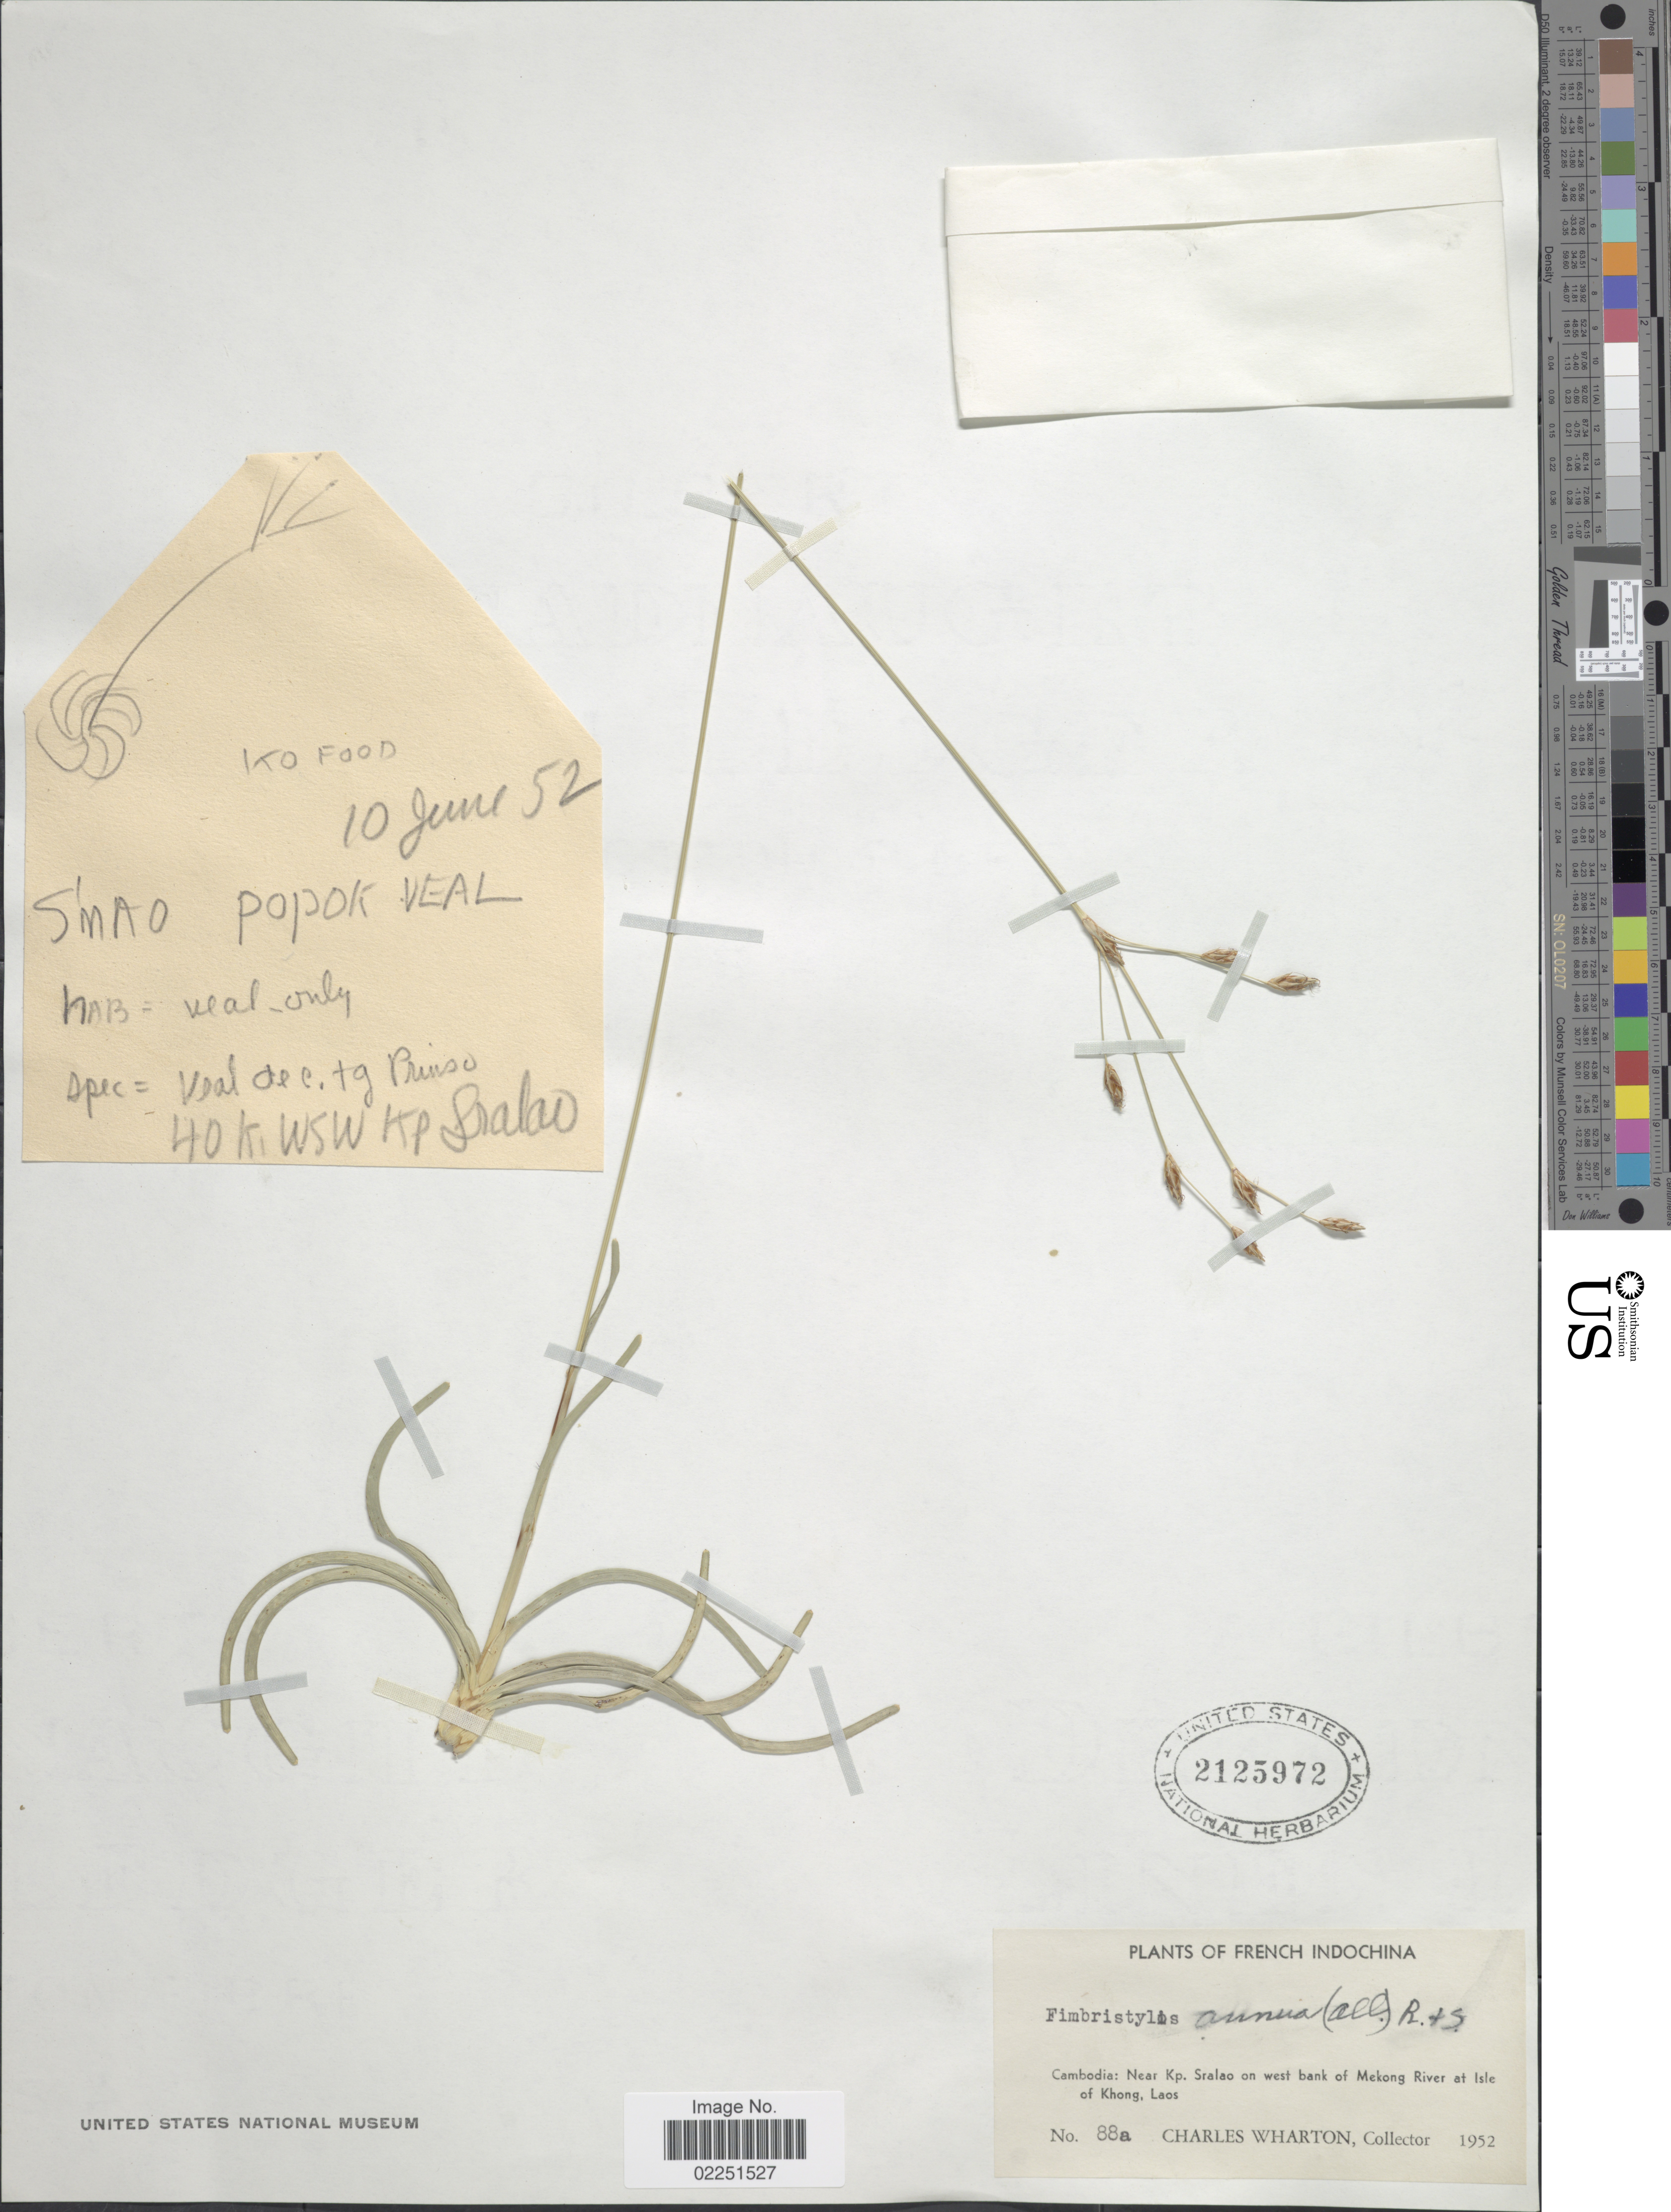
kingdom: Plantae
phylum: Tracheophyta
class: Liliopsida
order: Poales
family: Cyperaceae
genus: Fimbristylis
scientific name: Fimbristylis sp.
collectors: C. Wharton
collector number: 88A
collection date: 1952-06-10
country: Cambodia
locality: French Indochina. Cambodia: near Kp. Sralao on west bank of Mekong River at Isle of Khong, Laos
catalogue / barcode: US 2125972